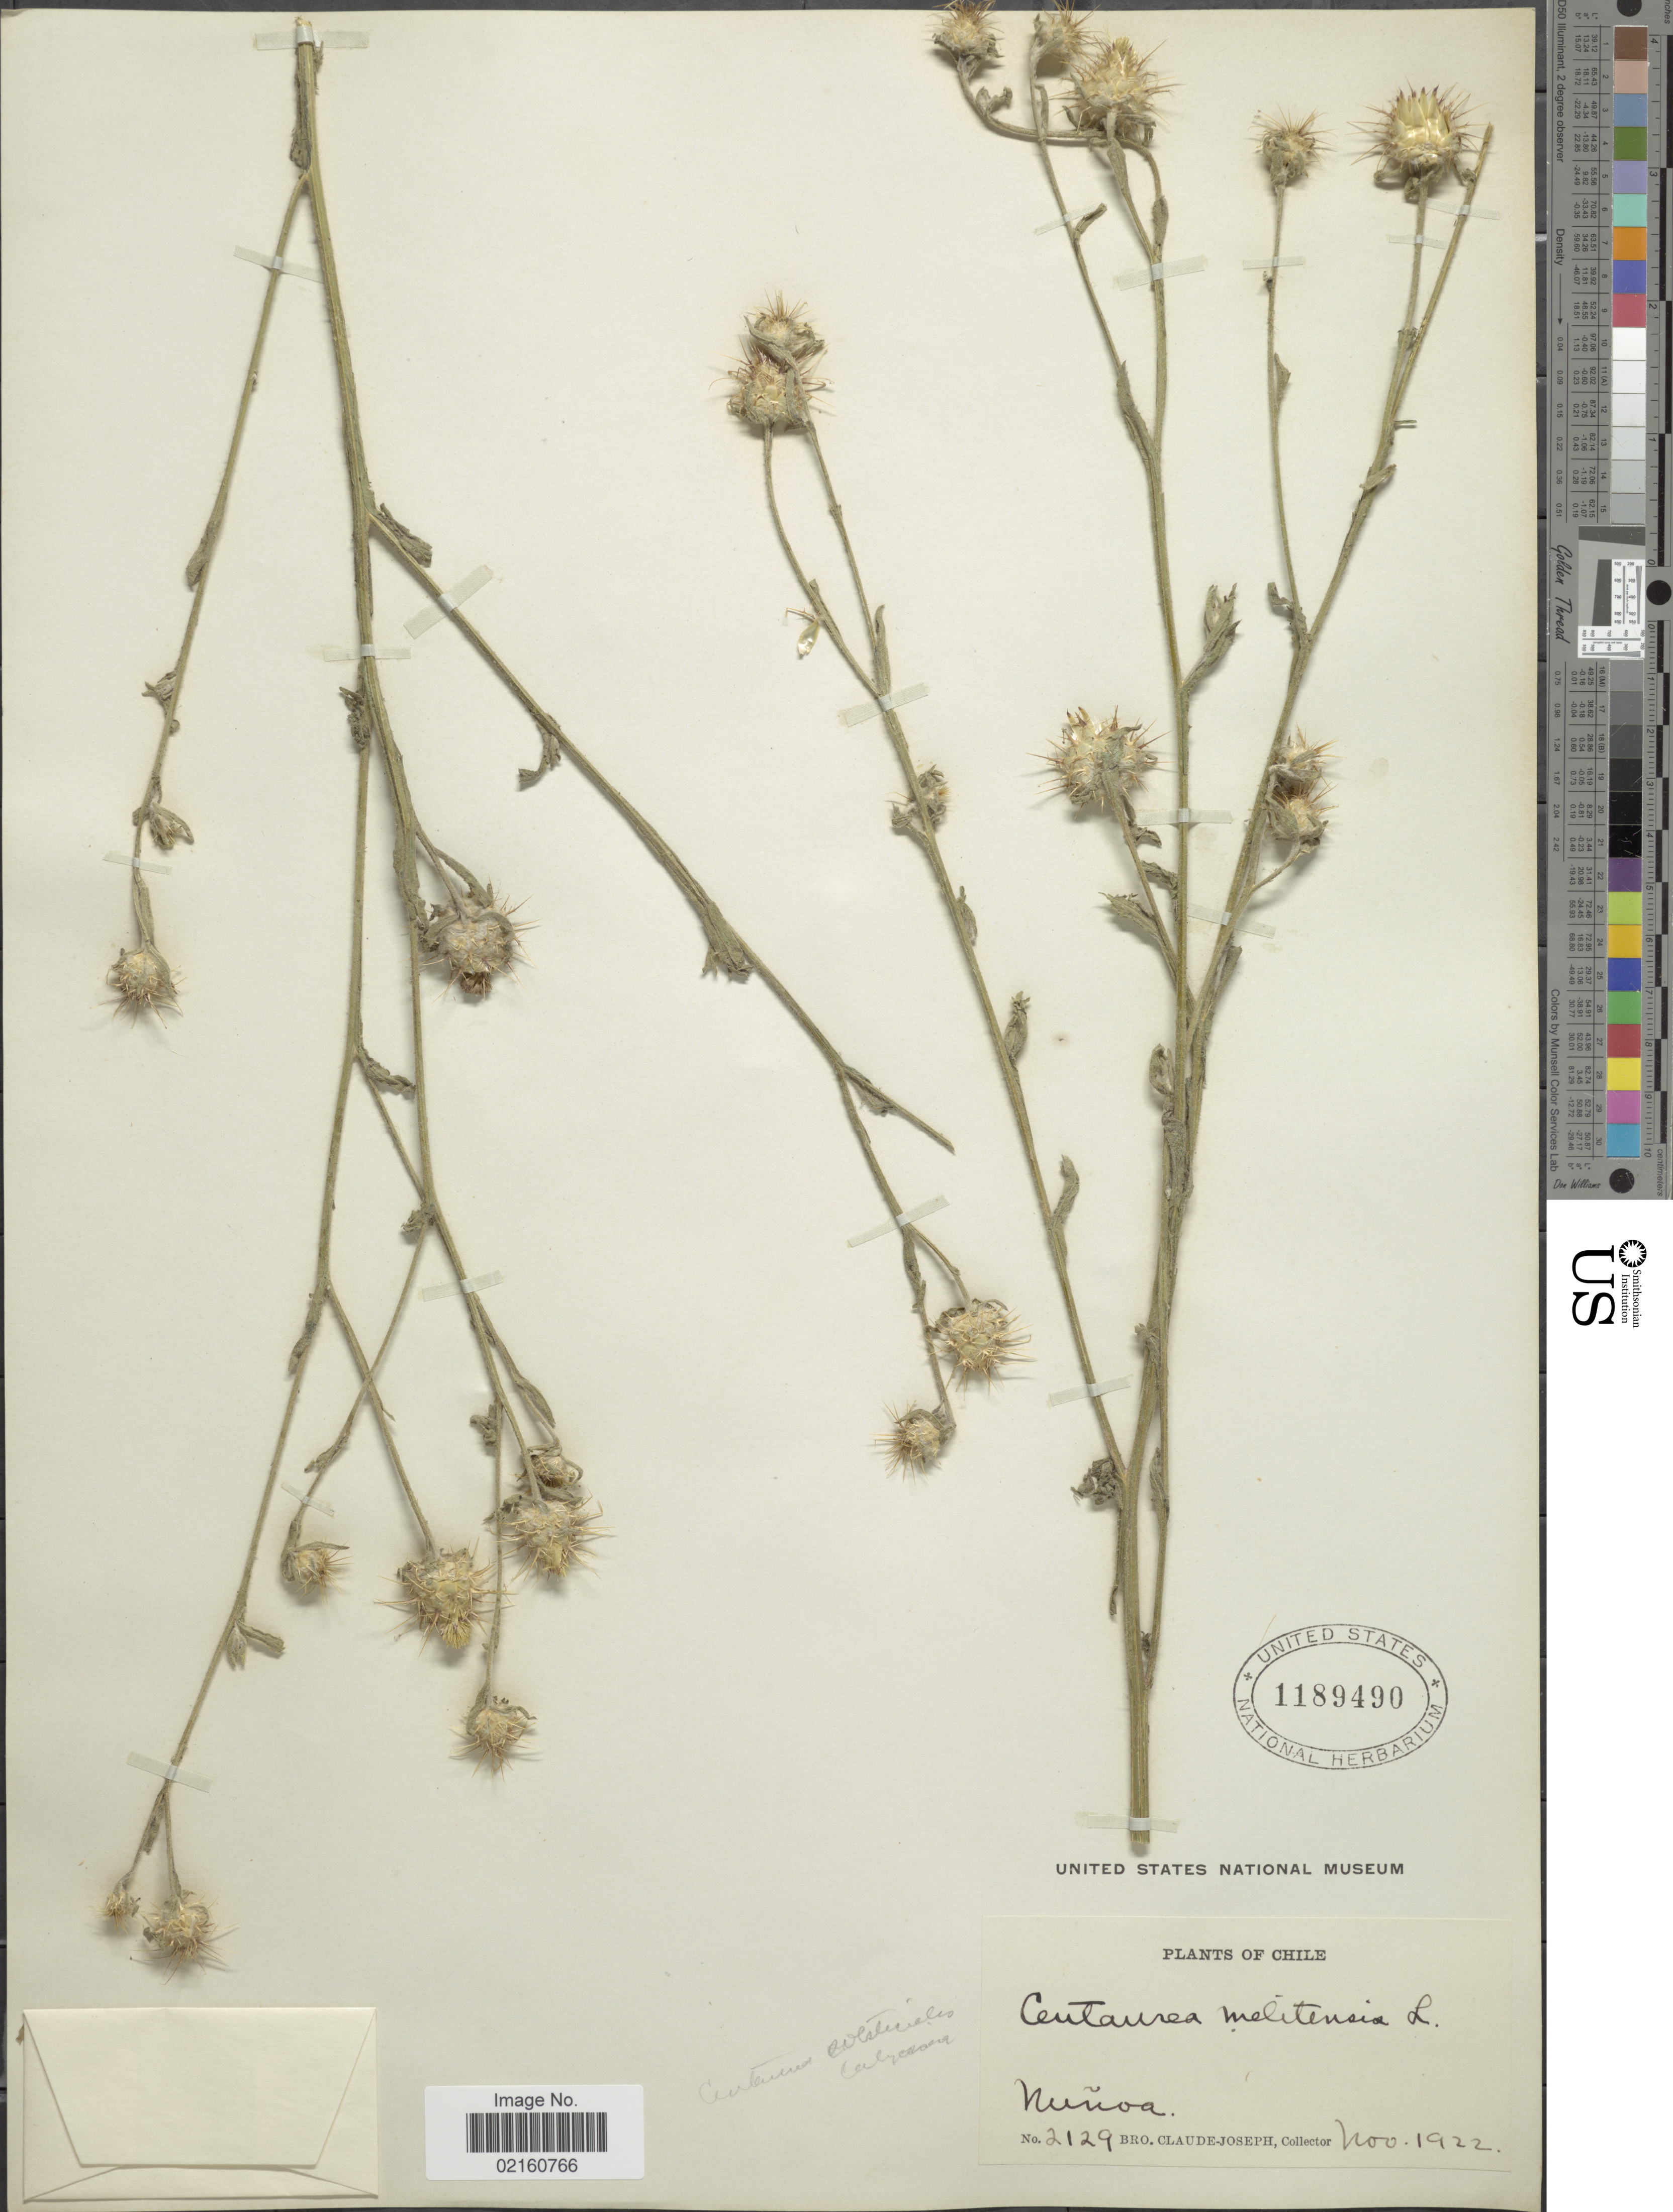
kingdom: Plantae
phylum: Tracheophyta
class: Magnoliopsida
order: Asterales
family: Asteraceae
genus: Centaurea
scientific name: Centaurea melitensis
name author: L.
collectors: Bro. Claude-Joseph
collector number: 2129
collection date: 1922-11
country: Chile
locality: Ñuñoa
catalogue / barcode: US 1189490